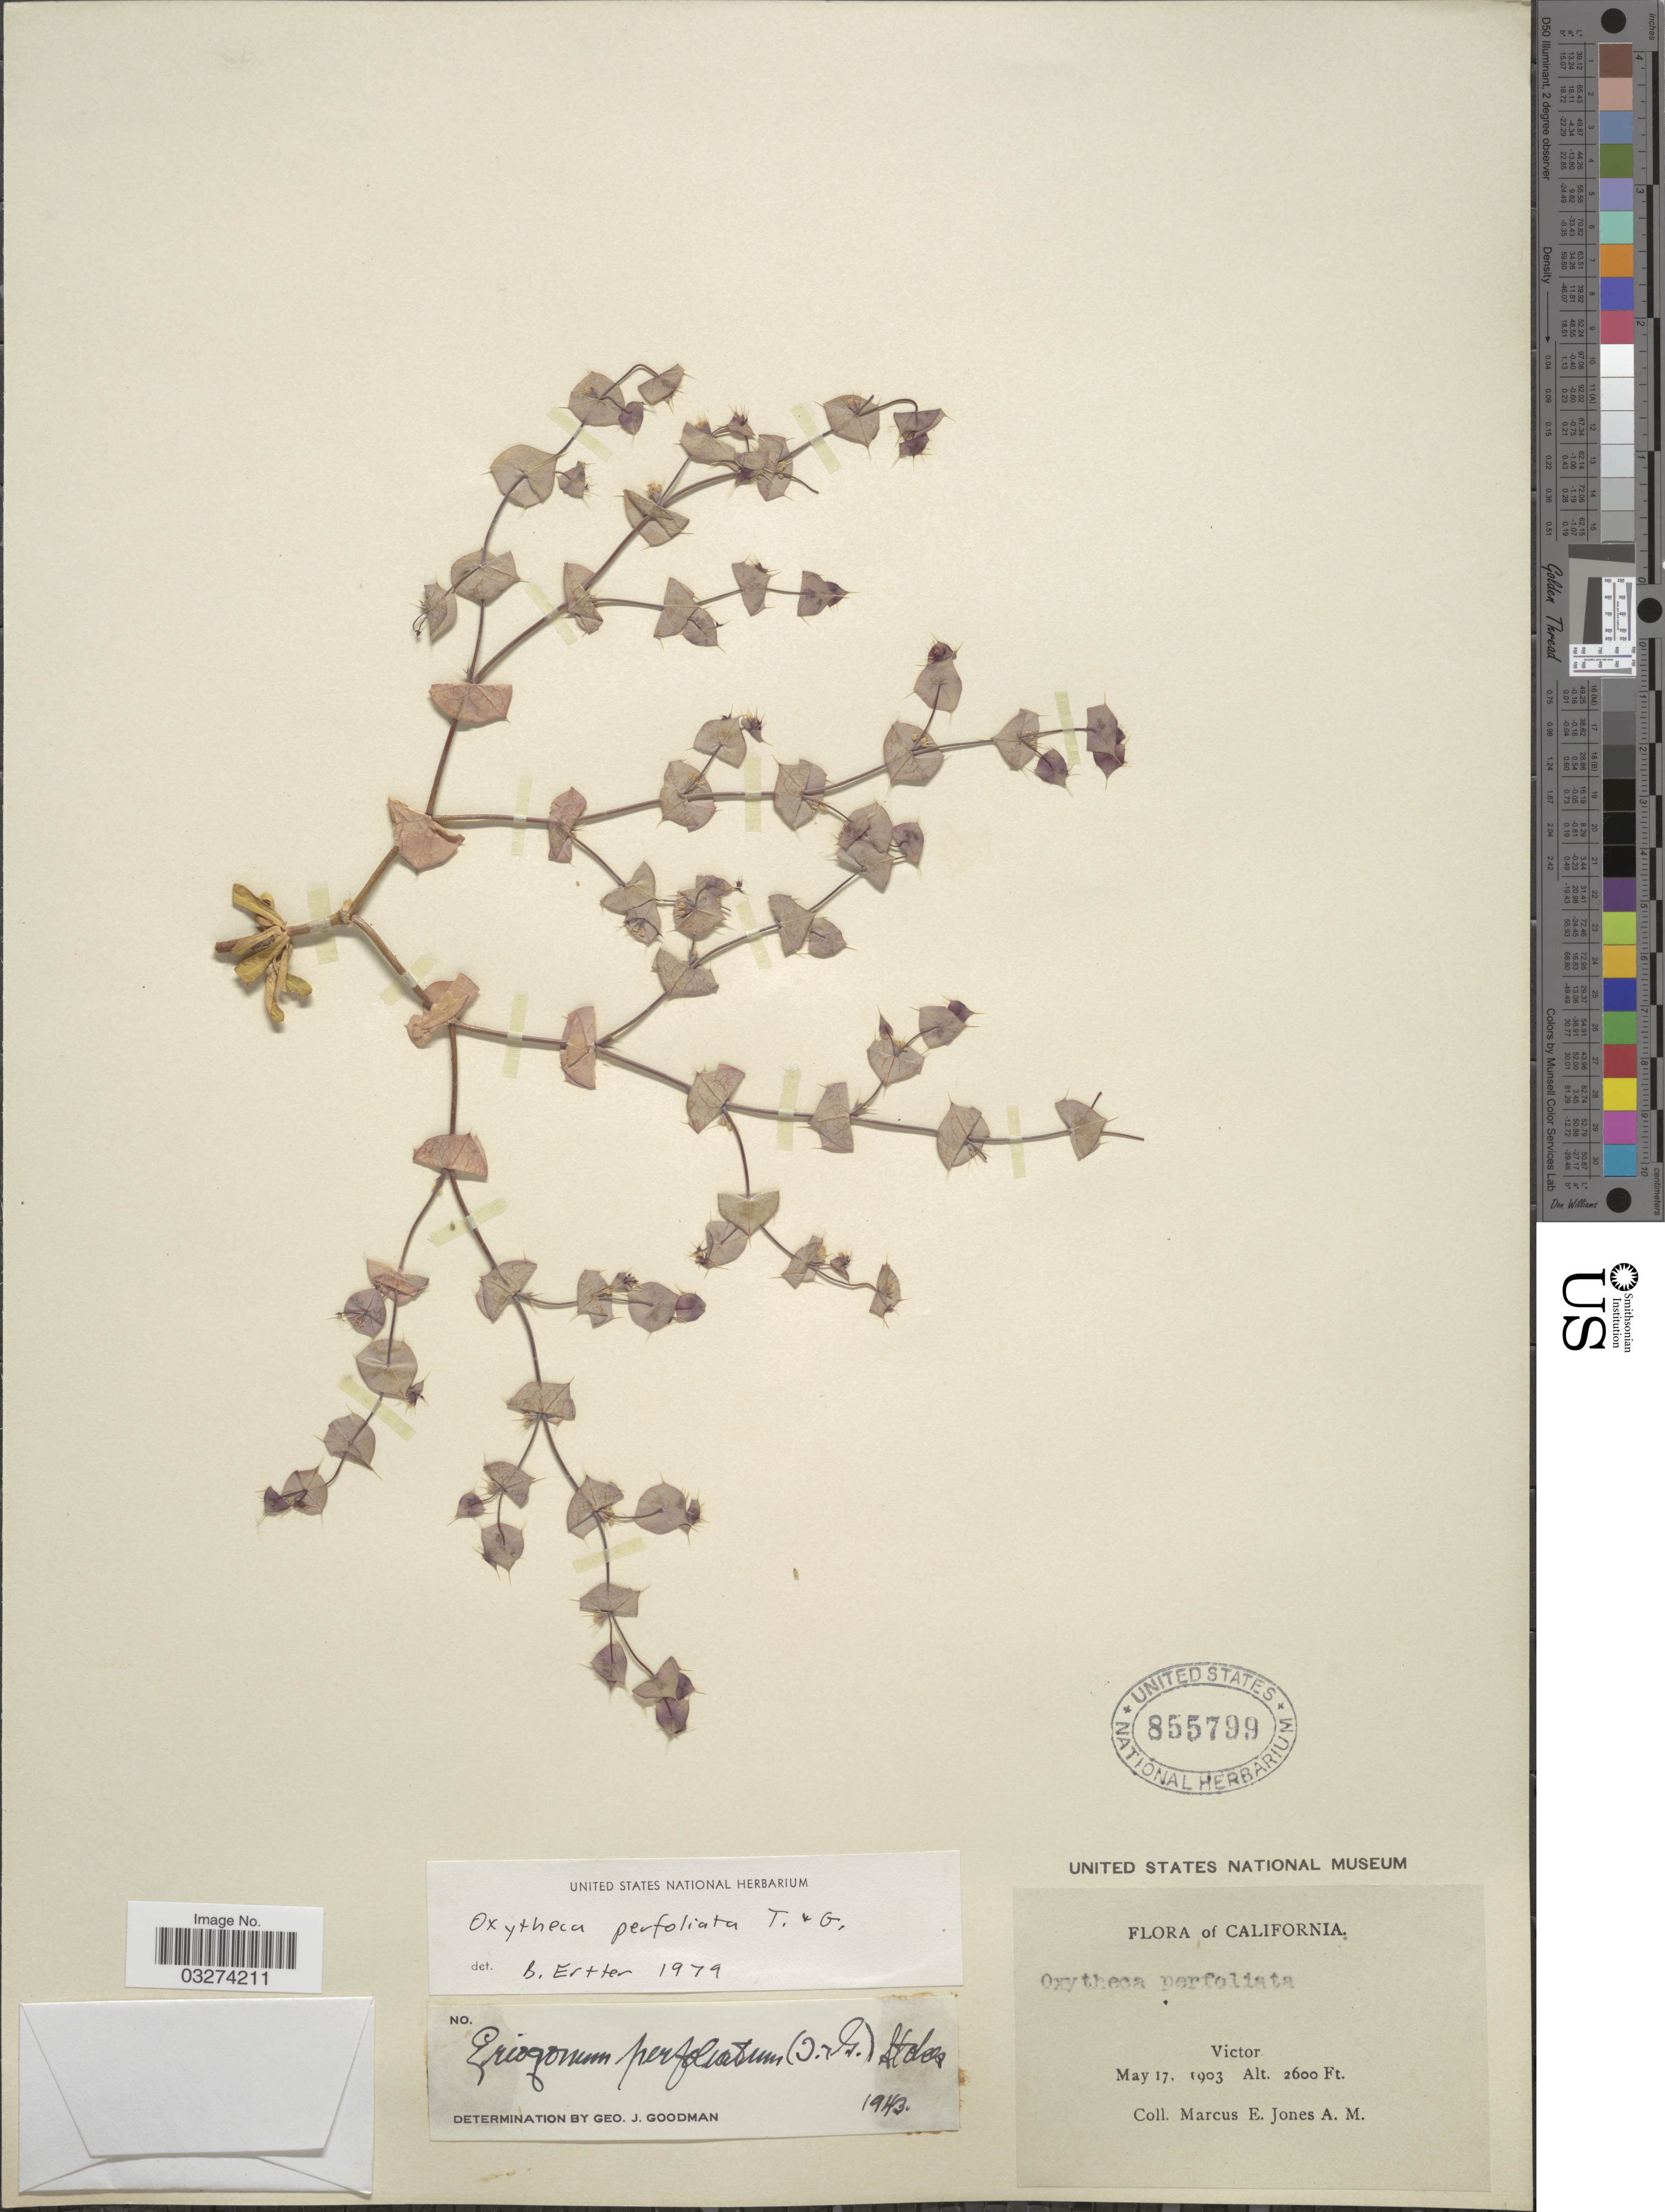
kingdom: Plantae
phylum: Tracheophyta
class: Magnoliopsida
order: Caryophyllales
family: Polygonaceae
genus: Oxytheca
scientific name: Oxytheca perfoliata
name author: Torr. & A. Gray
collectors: M. E. Jones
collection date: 1903-05-17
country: United States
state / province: California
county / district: San Joaquin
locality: Victor.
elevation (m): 792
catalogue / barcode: US 855799